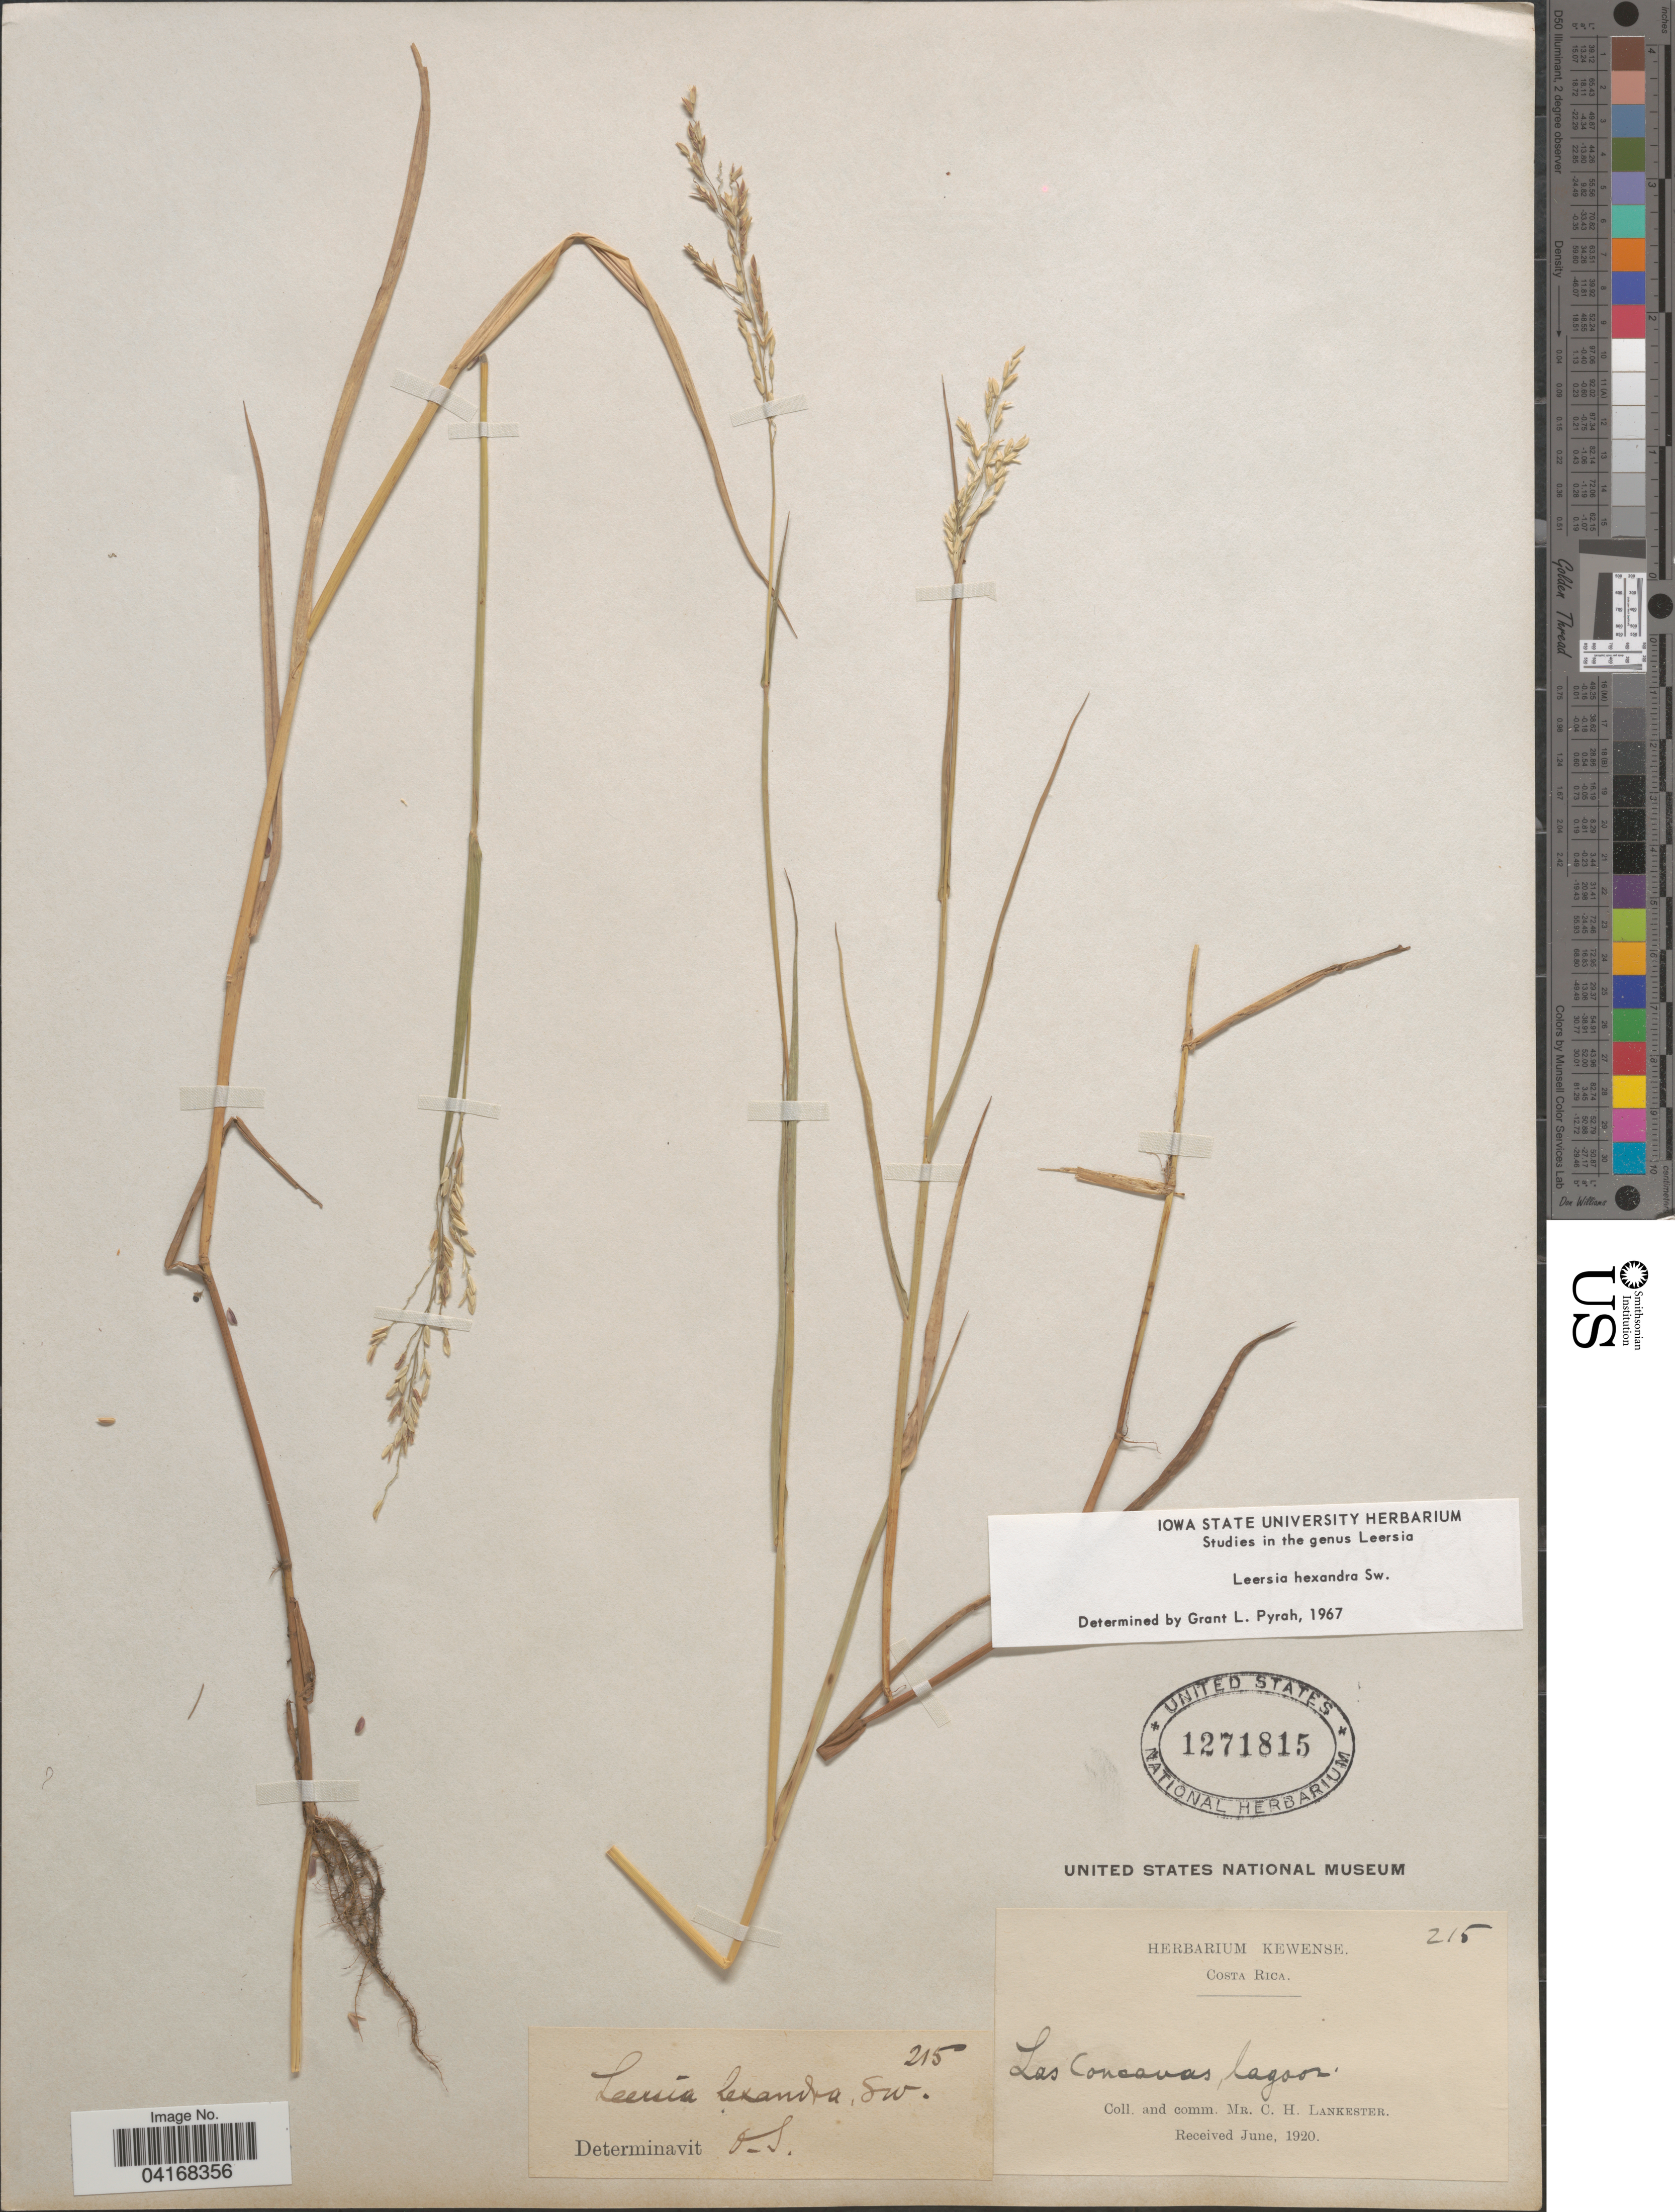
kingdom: Plantae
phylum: Tracheophyta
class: Liliopsida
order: Poales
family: Poaceae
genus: Leersia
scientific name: Leersia hexandra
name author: Sw.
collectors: C. H. Lankester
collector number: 215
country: Costa Rica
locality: Las Concavas.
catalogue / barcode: US 1271815